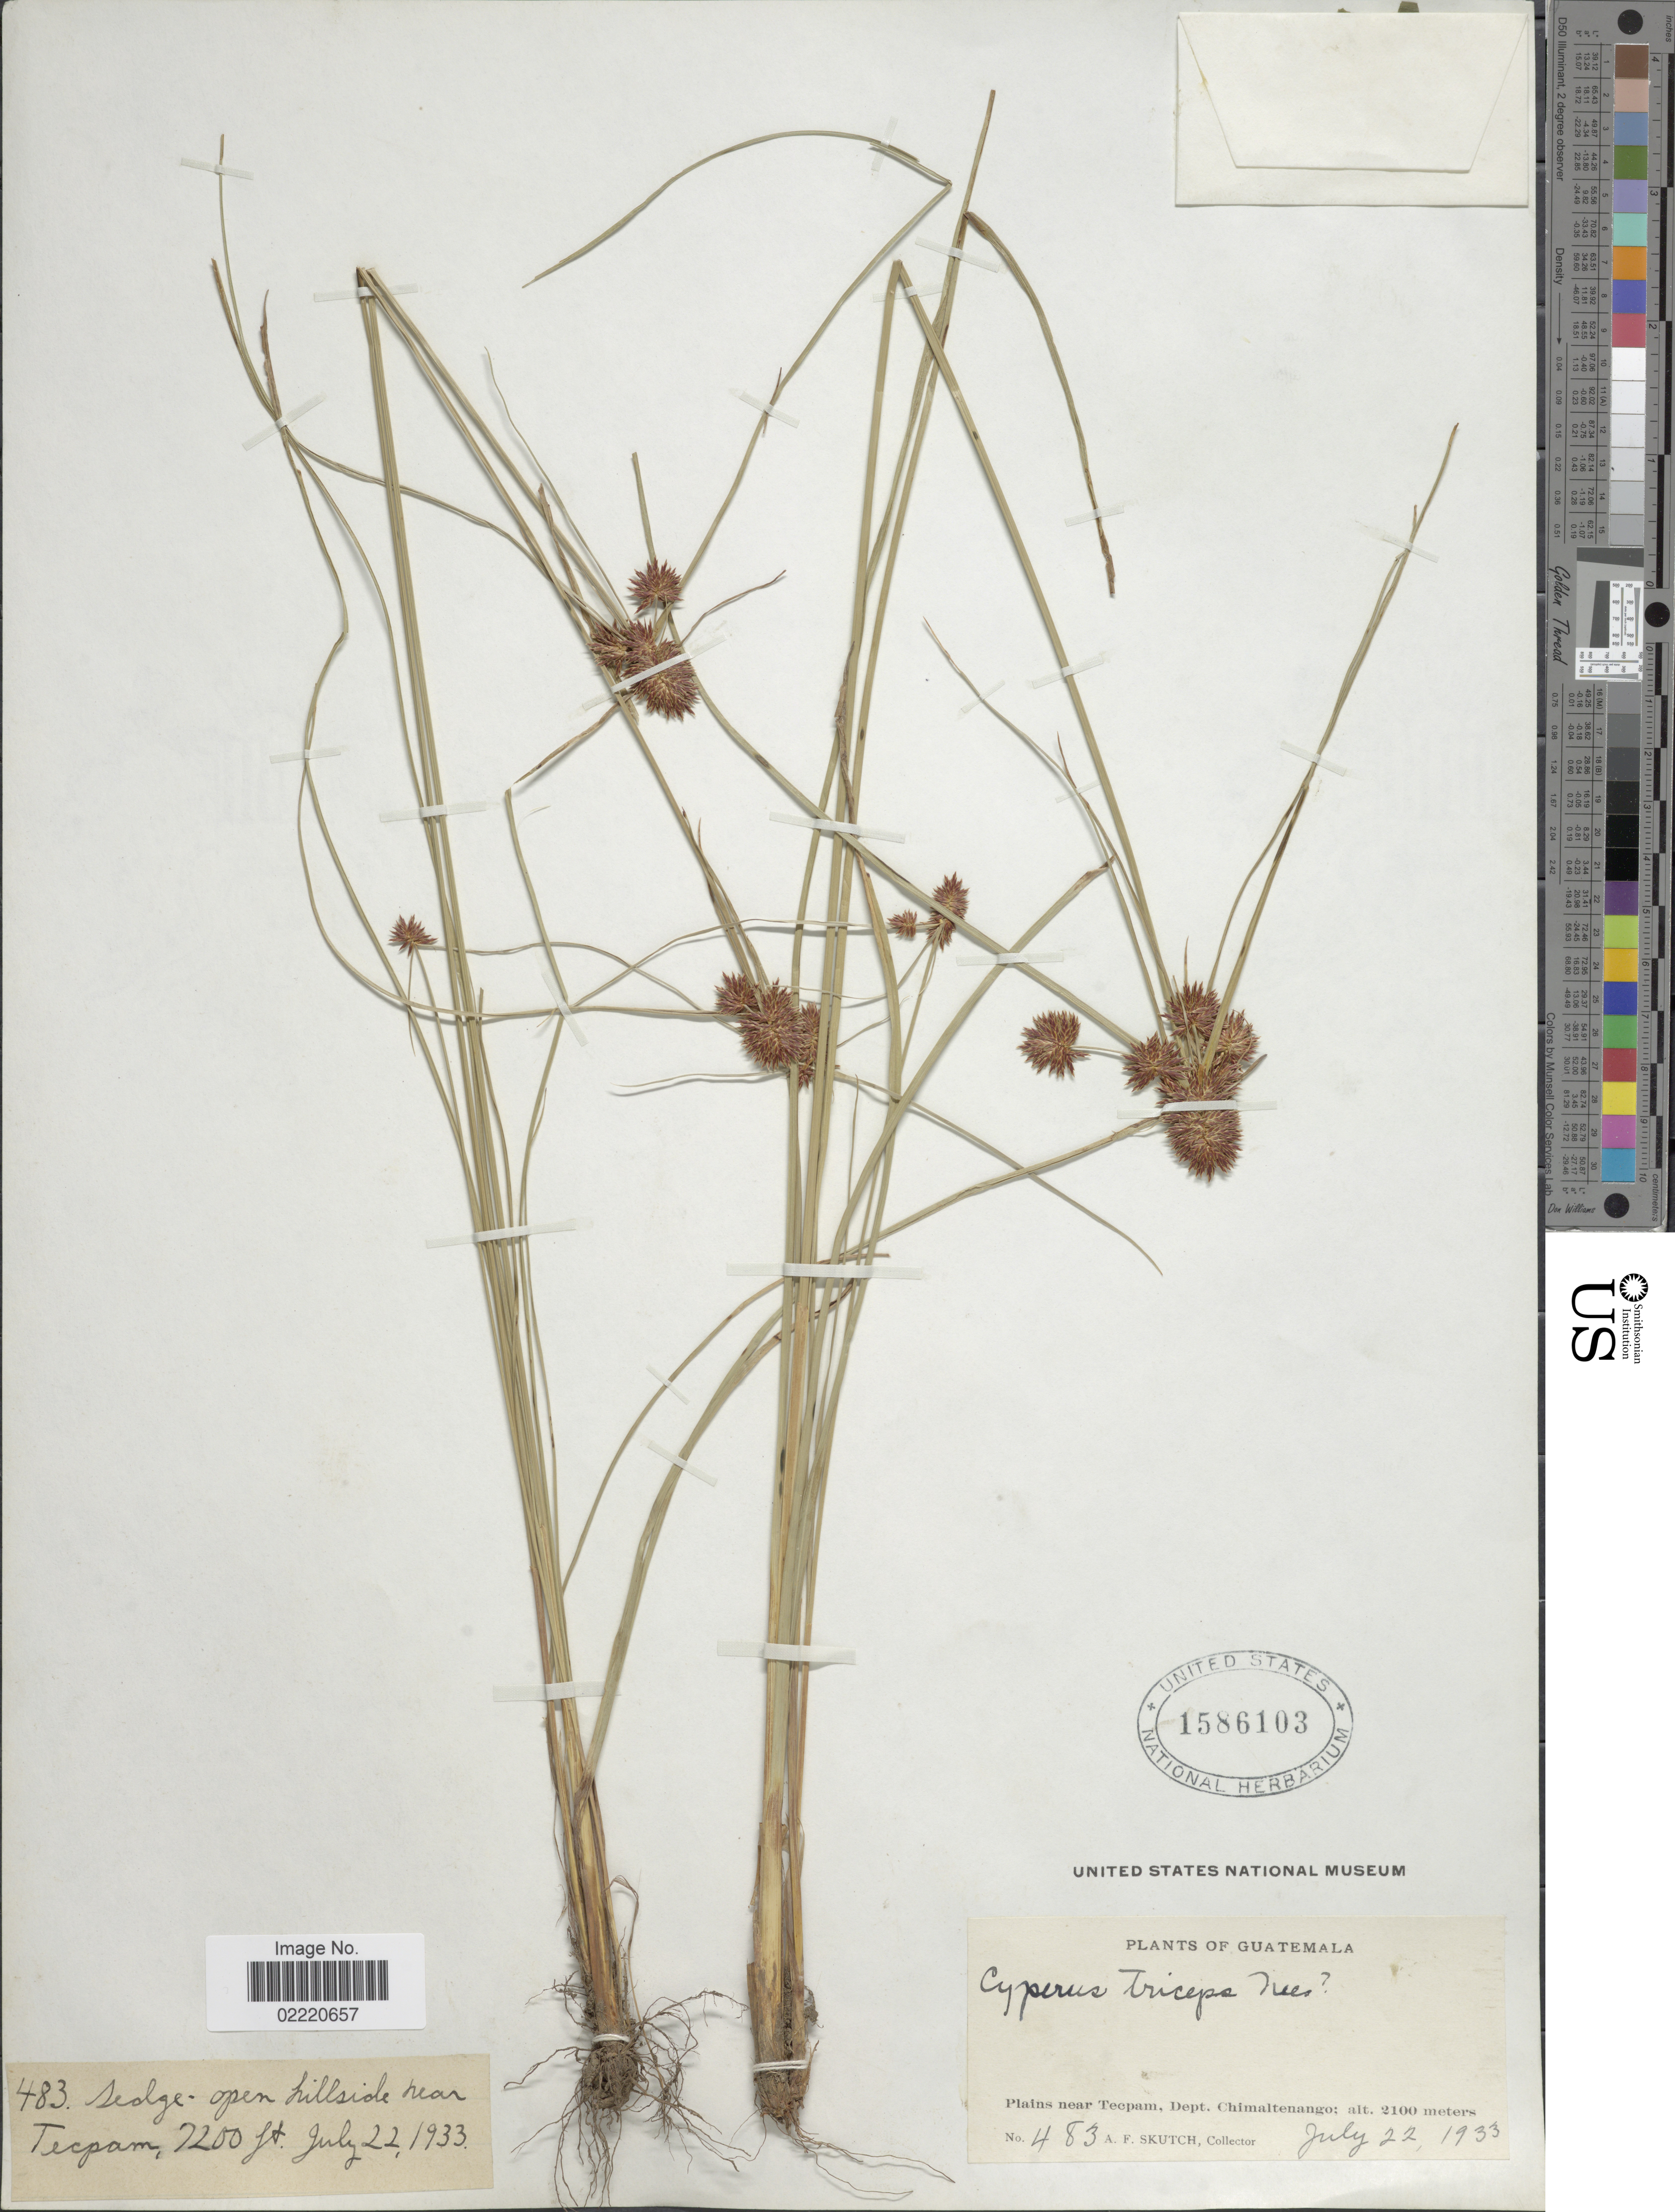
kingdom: Plantae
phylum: Tracheophyta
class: Liliopsida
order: Poales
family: Cyperaceae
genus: Cyperus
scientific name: Cyperus sp.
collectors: A. F. Skutch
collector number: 483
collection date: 1933-07-22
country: Guatemala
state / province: Chimaltenango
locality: Plains near Tecpam, Dept. Chimaltenango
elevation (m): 2100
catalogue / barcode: US 1586103